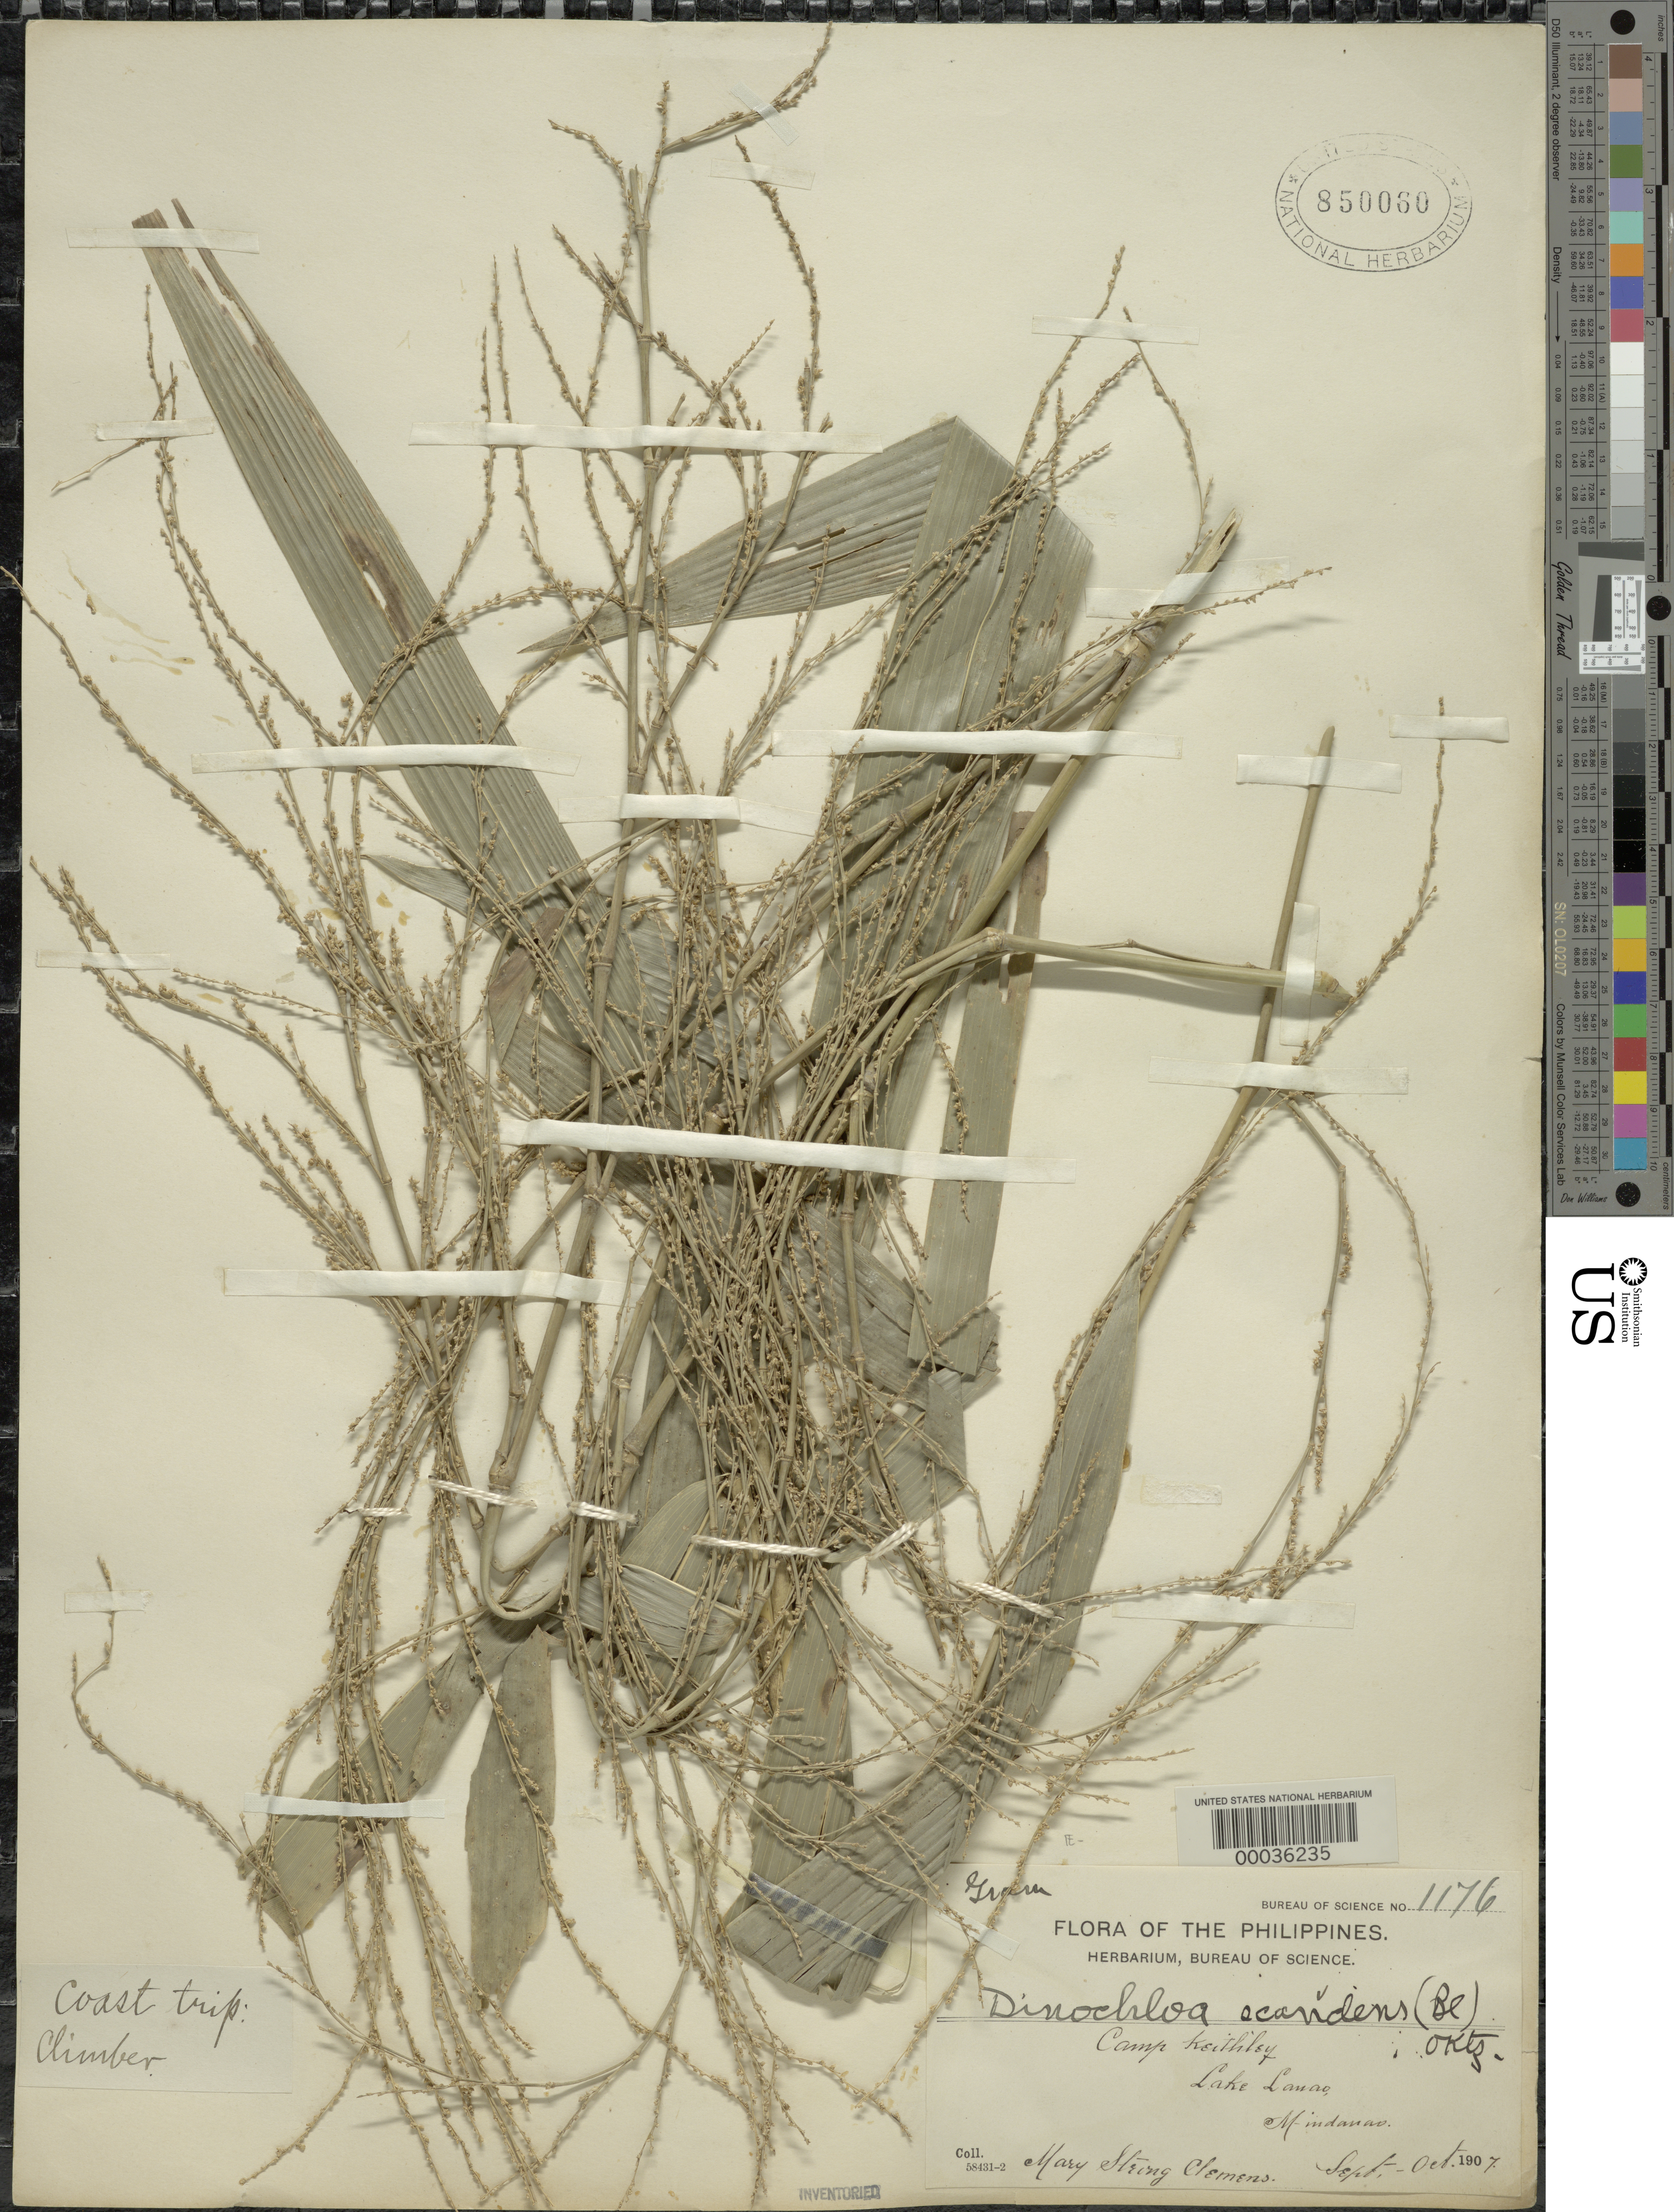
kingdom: Plantae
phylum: Tracheophyta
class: Liliopsida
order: Poales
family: Poaceae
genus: Dinochloa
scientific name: Dinochloa scandens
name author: (Blume ex Nees) Kuntze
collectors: M. S. Clemens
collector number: Pbs 1176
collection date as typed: Sep 1907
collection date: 1907-09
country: Philippines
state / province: Muslim Mindanao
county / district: Lanao del Sur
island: Mindanao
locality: Camp keithley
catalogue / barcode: US 850060